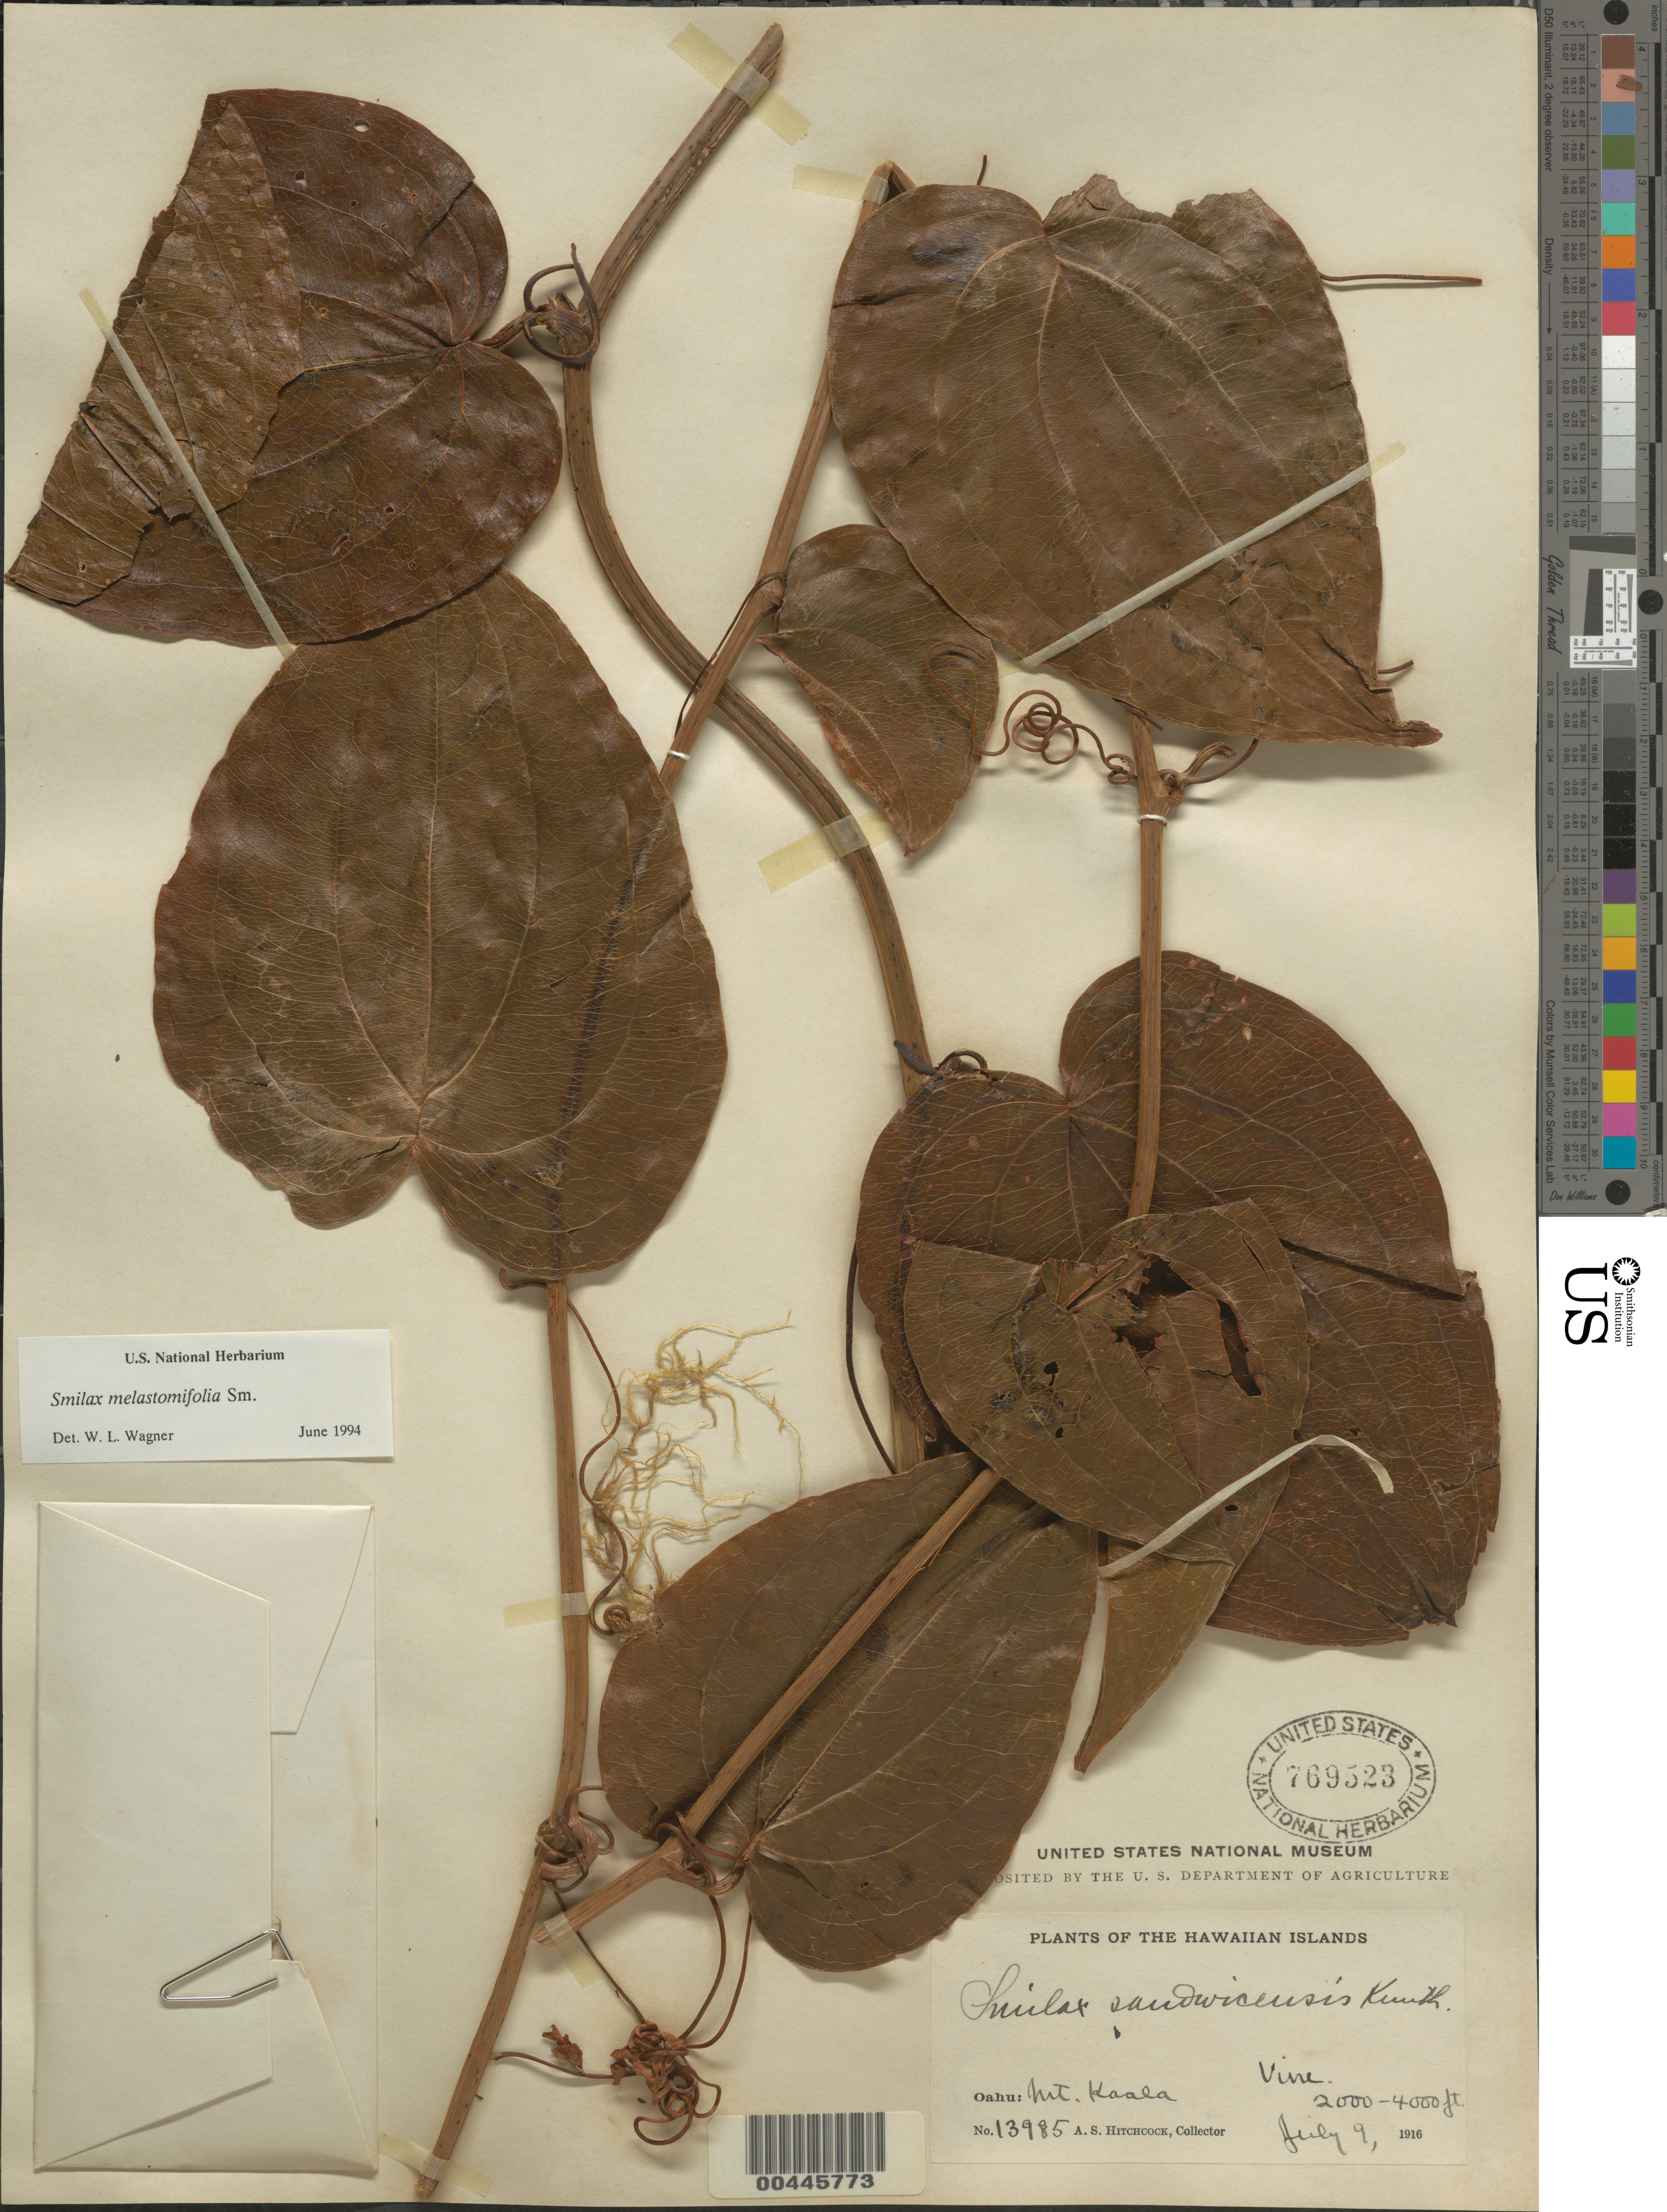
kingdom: Plantae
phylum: Tracheophyta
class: Liliopsida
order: Liliales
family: Smilacaceae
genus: Smilax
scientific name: Smilax melastomifolia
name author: Sm.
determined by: Wagner, W. L., (BOT), Smithsonian Institution - National Museum of Natural History (UNITED STATES)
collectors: A. S. Hitchcock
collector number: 13985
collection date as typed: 9 Jul 1916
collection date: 1916-07-09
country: United States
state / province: Hawaii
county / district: Honolulu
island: Oahu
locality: Mt. Kaala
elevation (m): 610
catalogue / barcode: US 769523